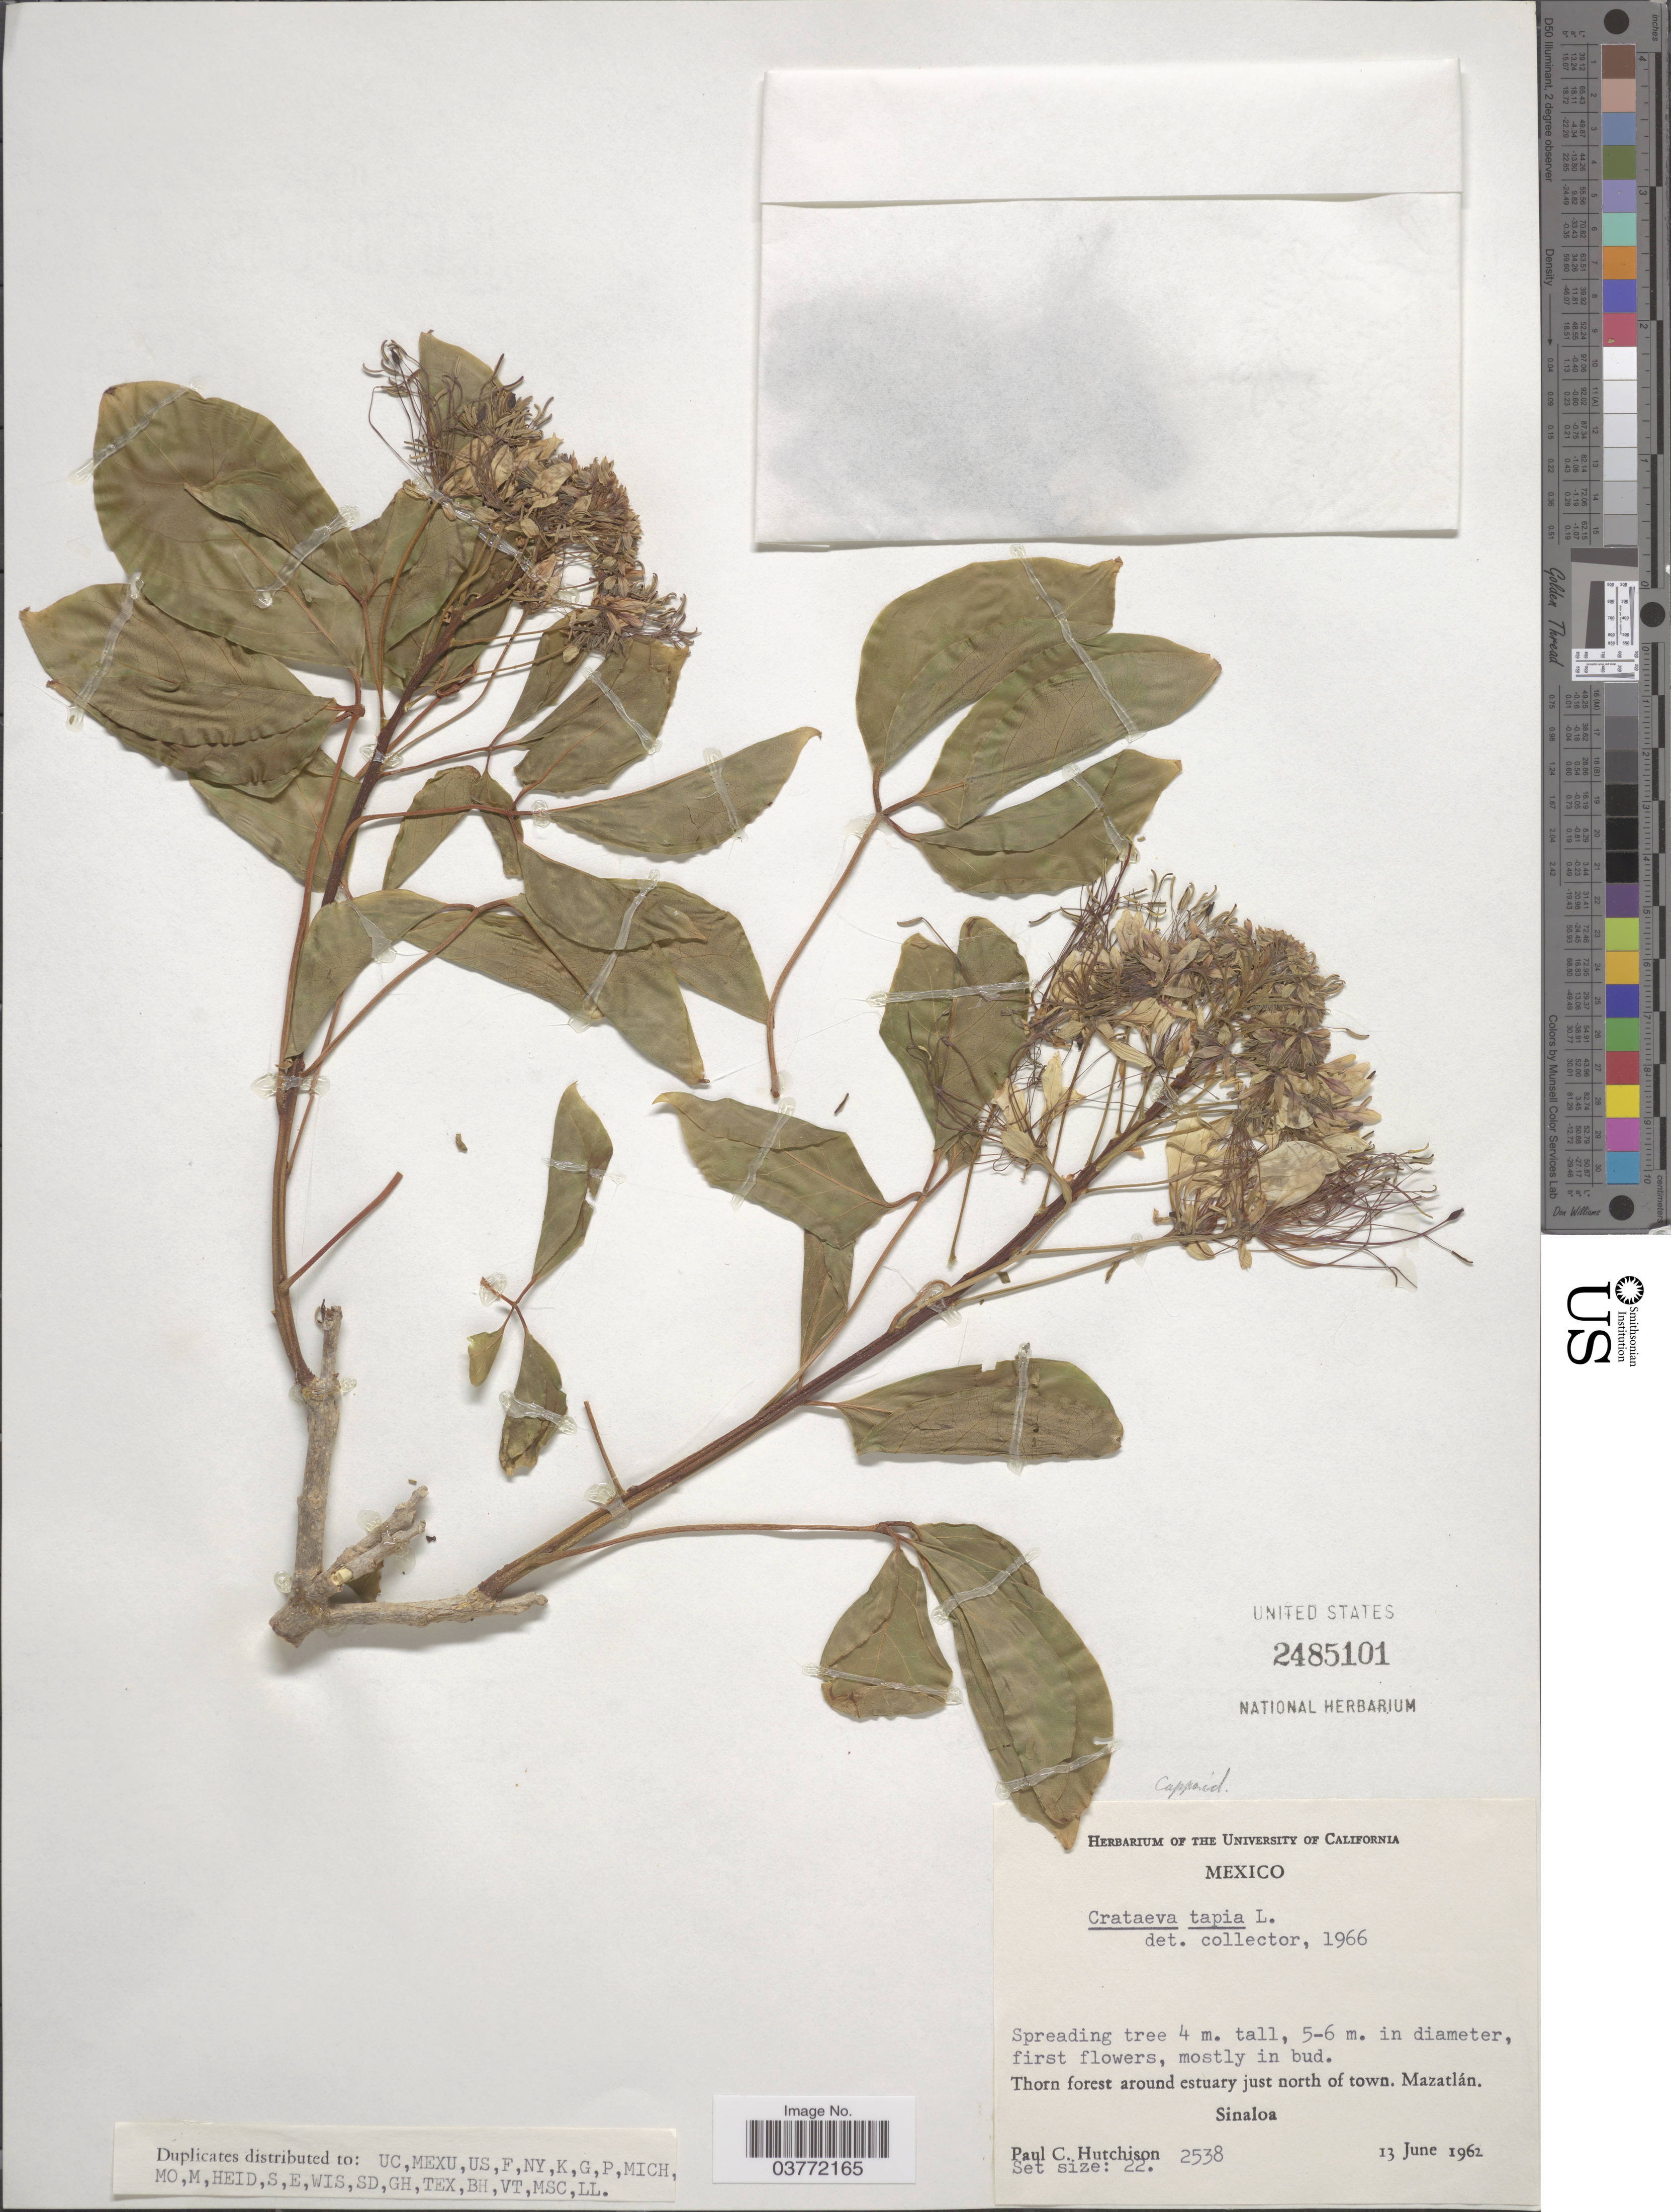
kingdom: Plantae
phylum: Tracheophyta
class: Magnoliopsida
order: Brassicales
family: Capparaceae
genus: Crateva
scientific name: Crateva tapia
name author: L.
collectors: P. C. Hutchison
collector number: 2538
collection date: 1962-06-13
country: Mexico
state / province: Sinaloa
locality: Thorn forest around estuary just north of town. Mazatlán.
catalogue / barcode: US 2485101